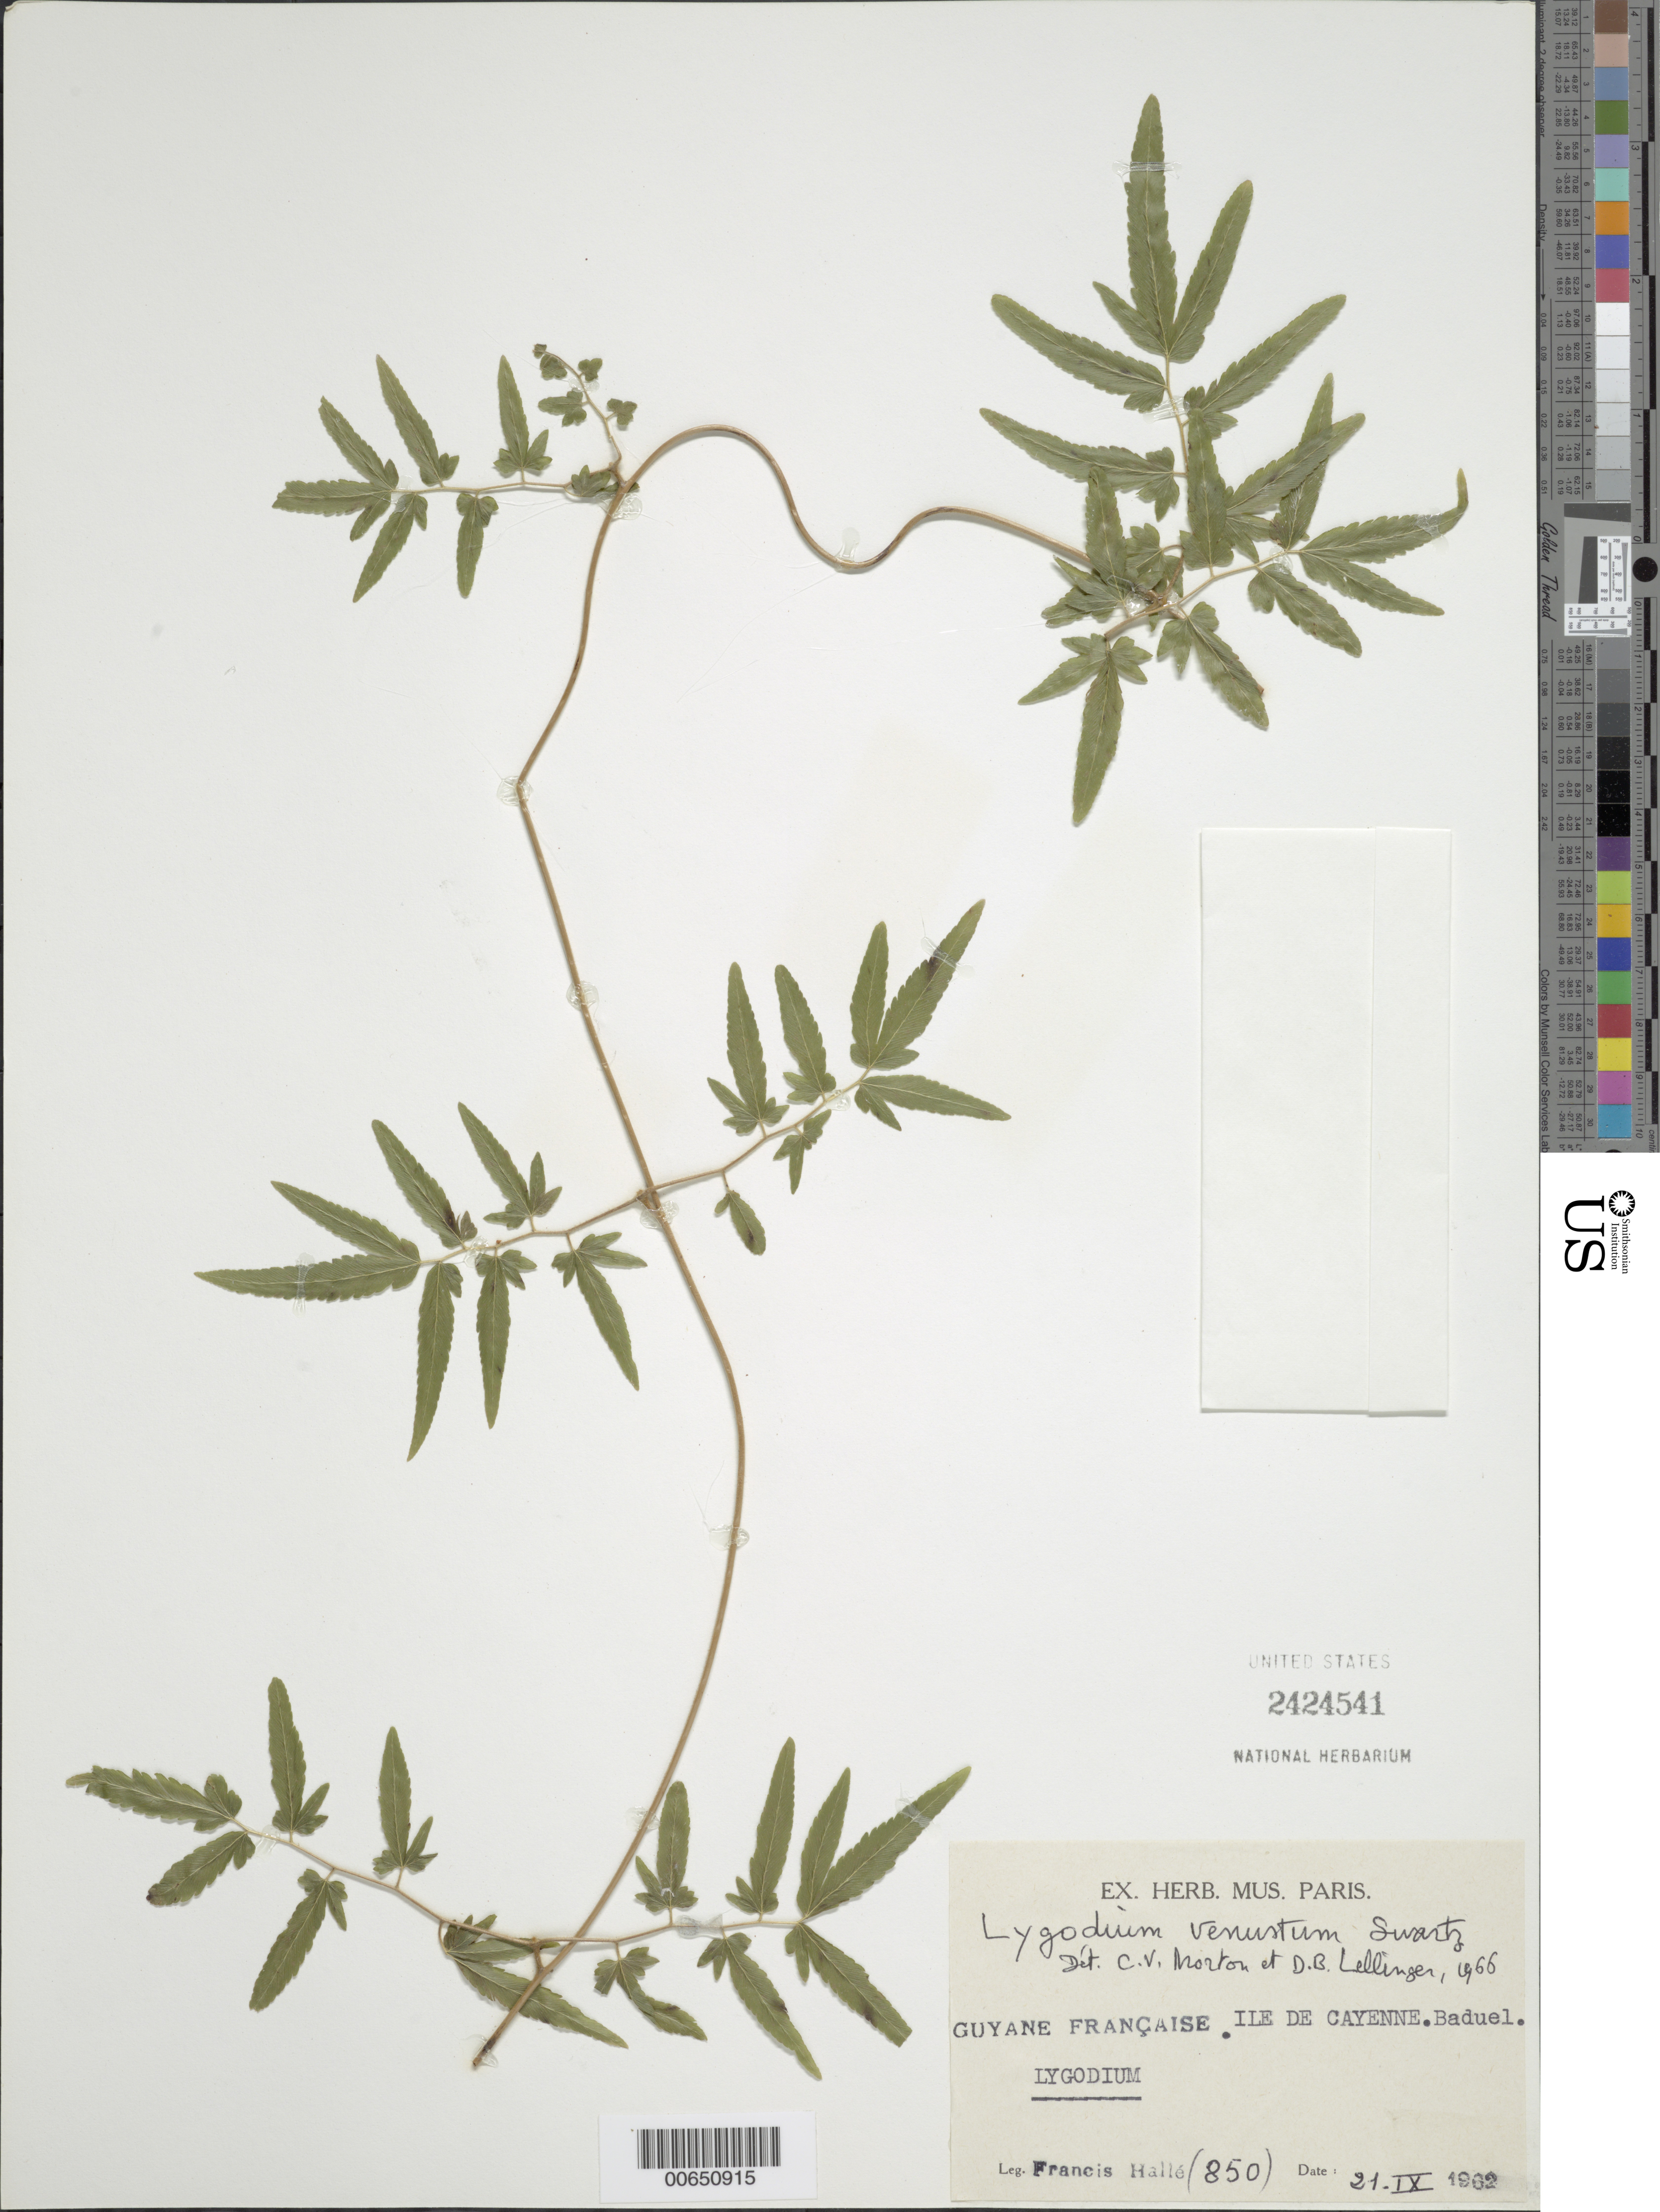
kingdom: Plantae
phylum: Tracheophyta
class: Polypodiopsida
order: Schizaeales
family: Lygodiaceae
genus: Lygodium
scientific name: Lygodium venustum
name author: Sw.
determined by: Morton, C. V.; Lellinger, D. B.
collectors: F. Hallé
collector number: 850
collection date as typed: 21-Sep-62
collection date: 1962-09-21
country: French Guiana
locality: Ile de Cayenne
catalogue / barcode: US 2424541